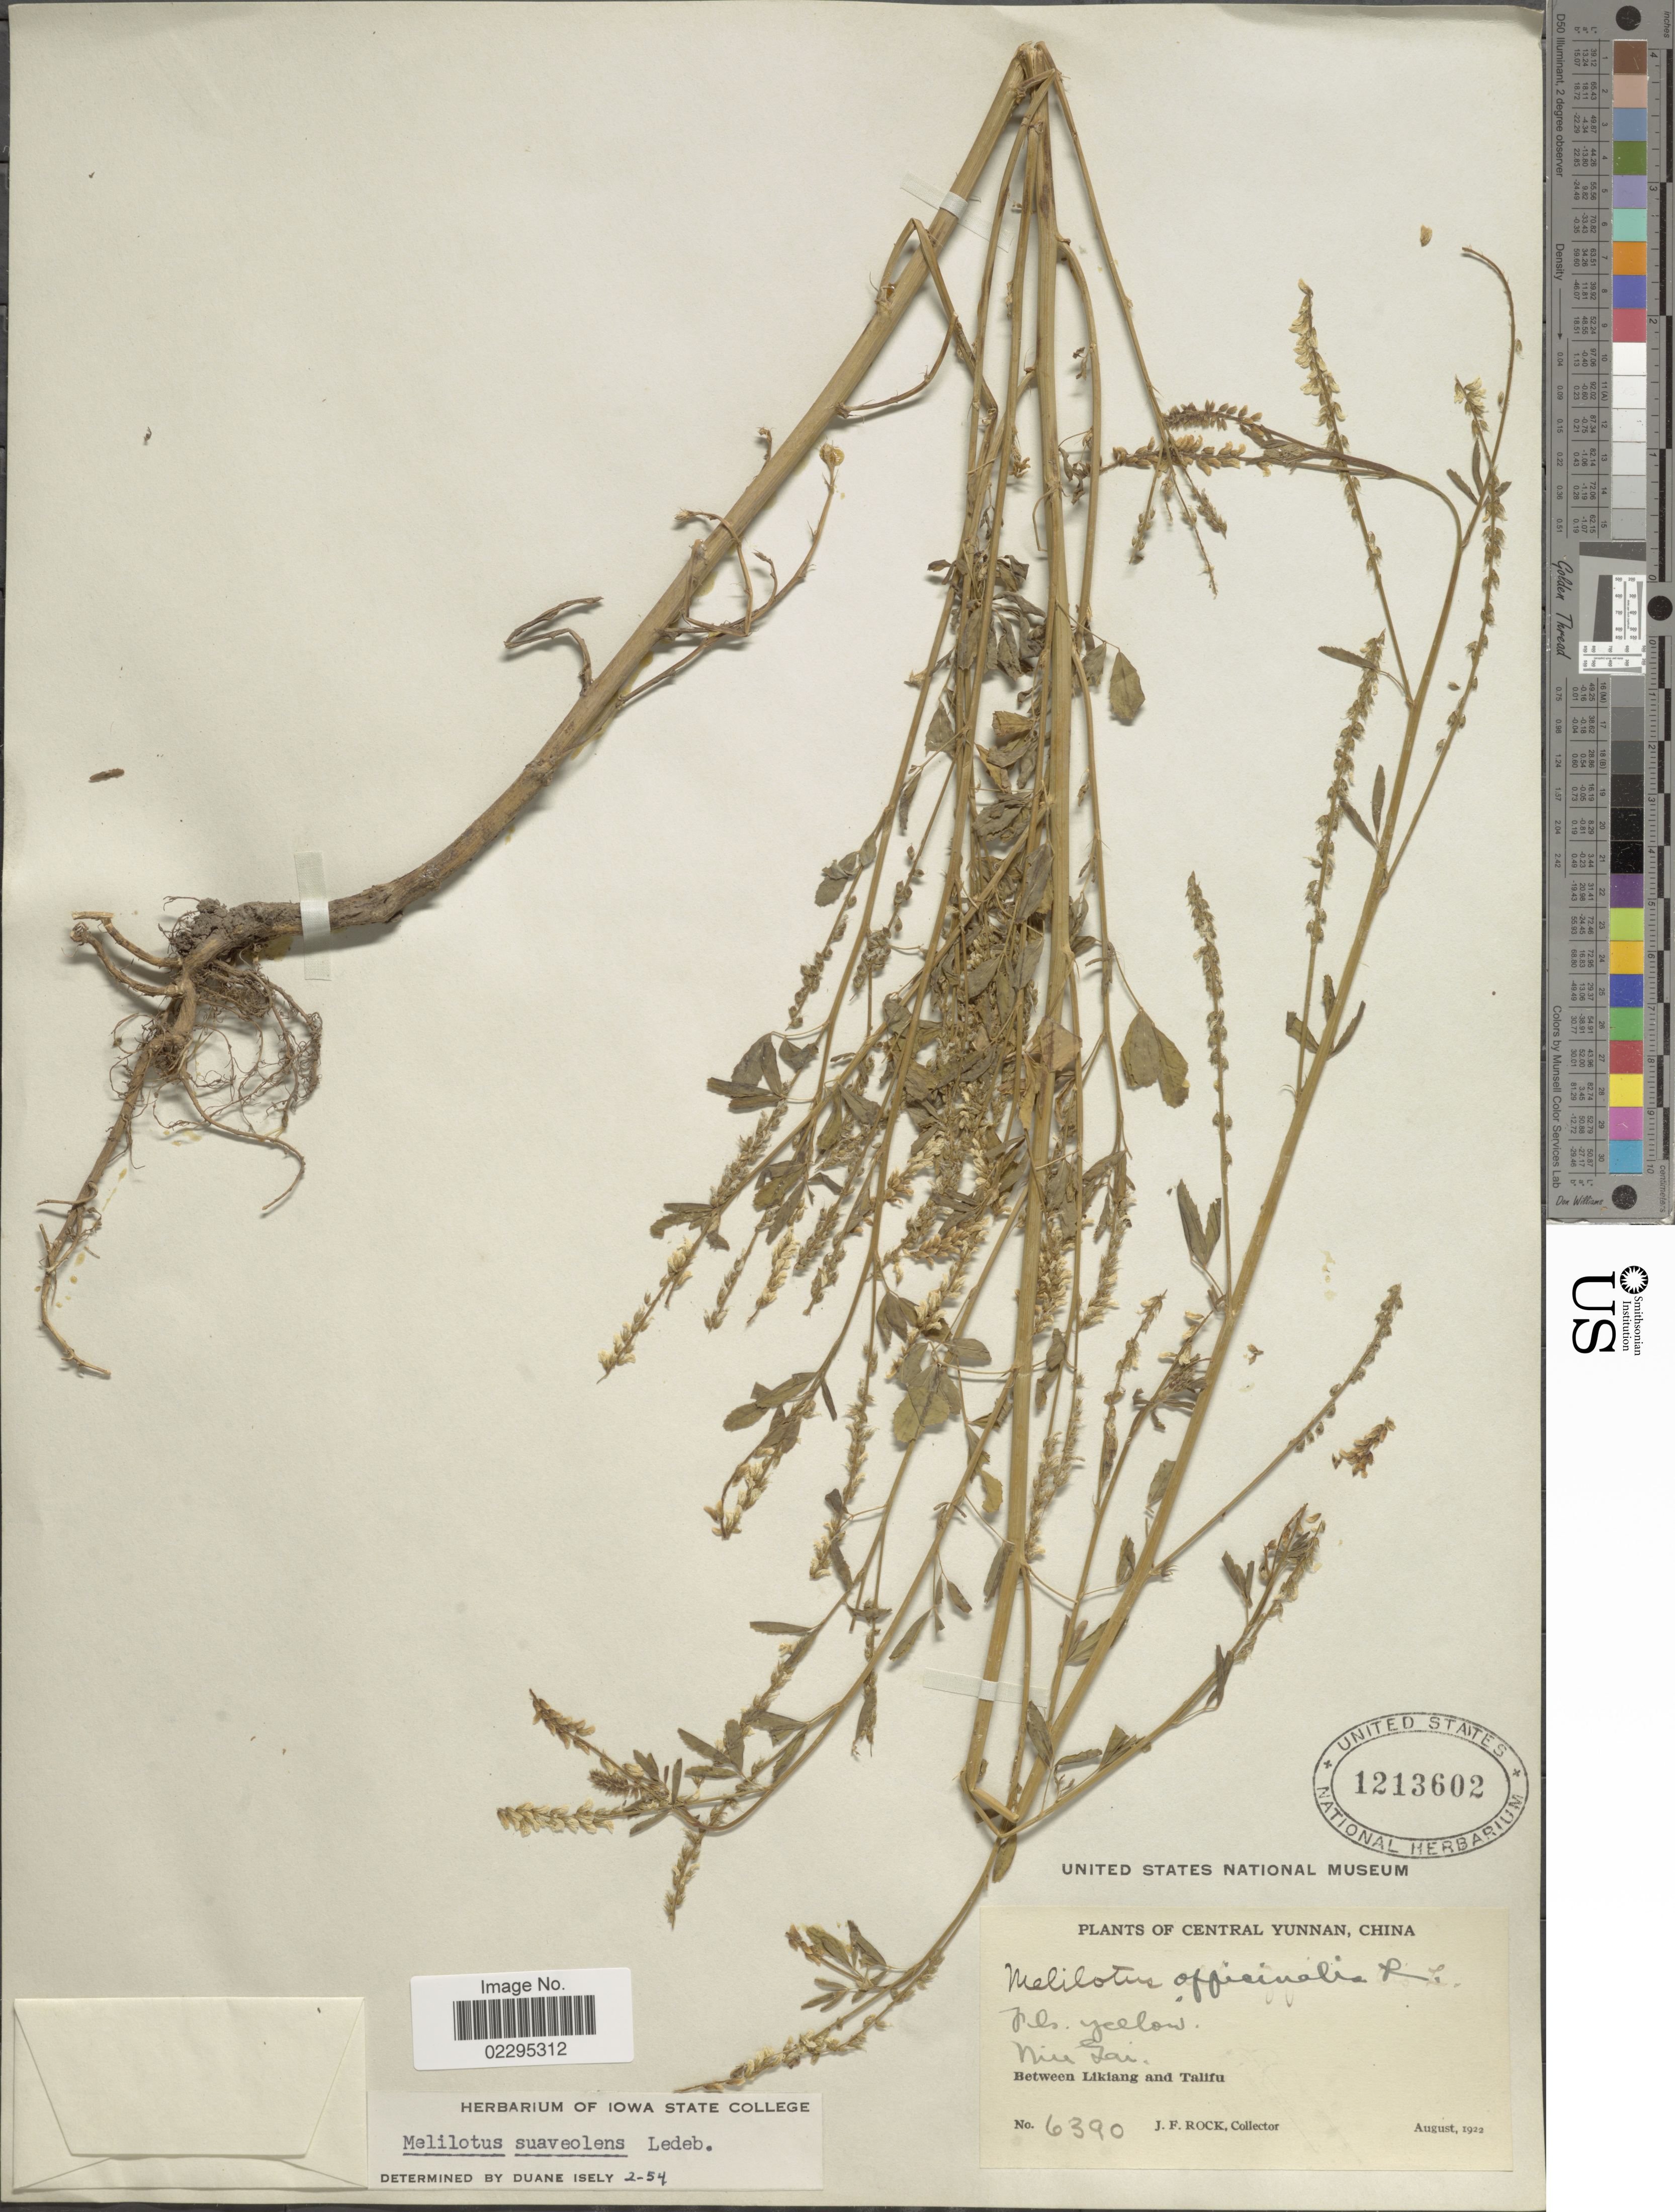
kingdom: Plantae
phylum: Tracheophyta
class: Magnoliopsida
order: Fabales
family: Fabaceae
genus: Melilotus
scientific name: Melilotus suaveolens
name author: Ledeb.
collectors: J. Rock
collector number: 6390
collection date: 1922-08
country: China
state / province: Yunnan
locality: Central Yunnan, China. Niu Gai, Between Likiang and Talifu.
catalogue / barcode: US 1213602